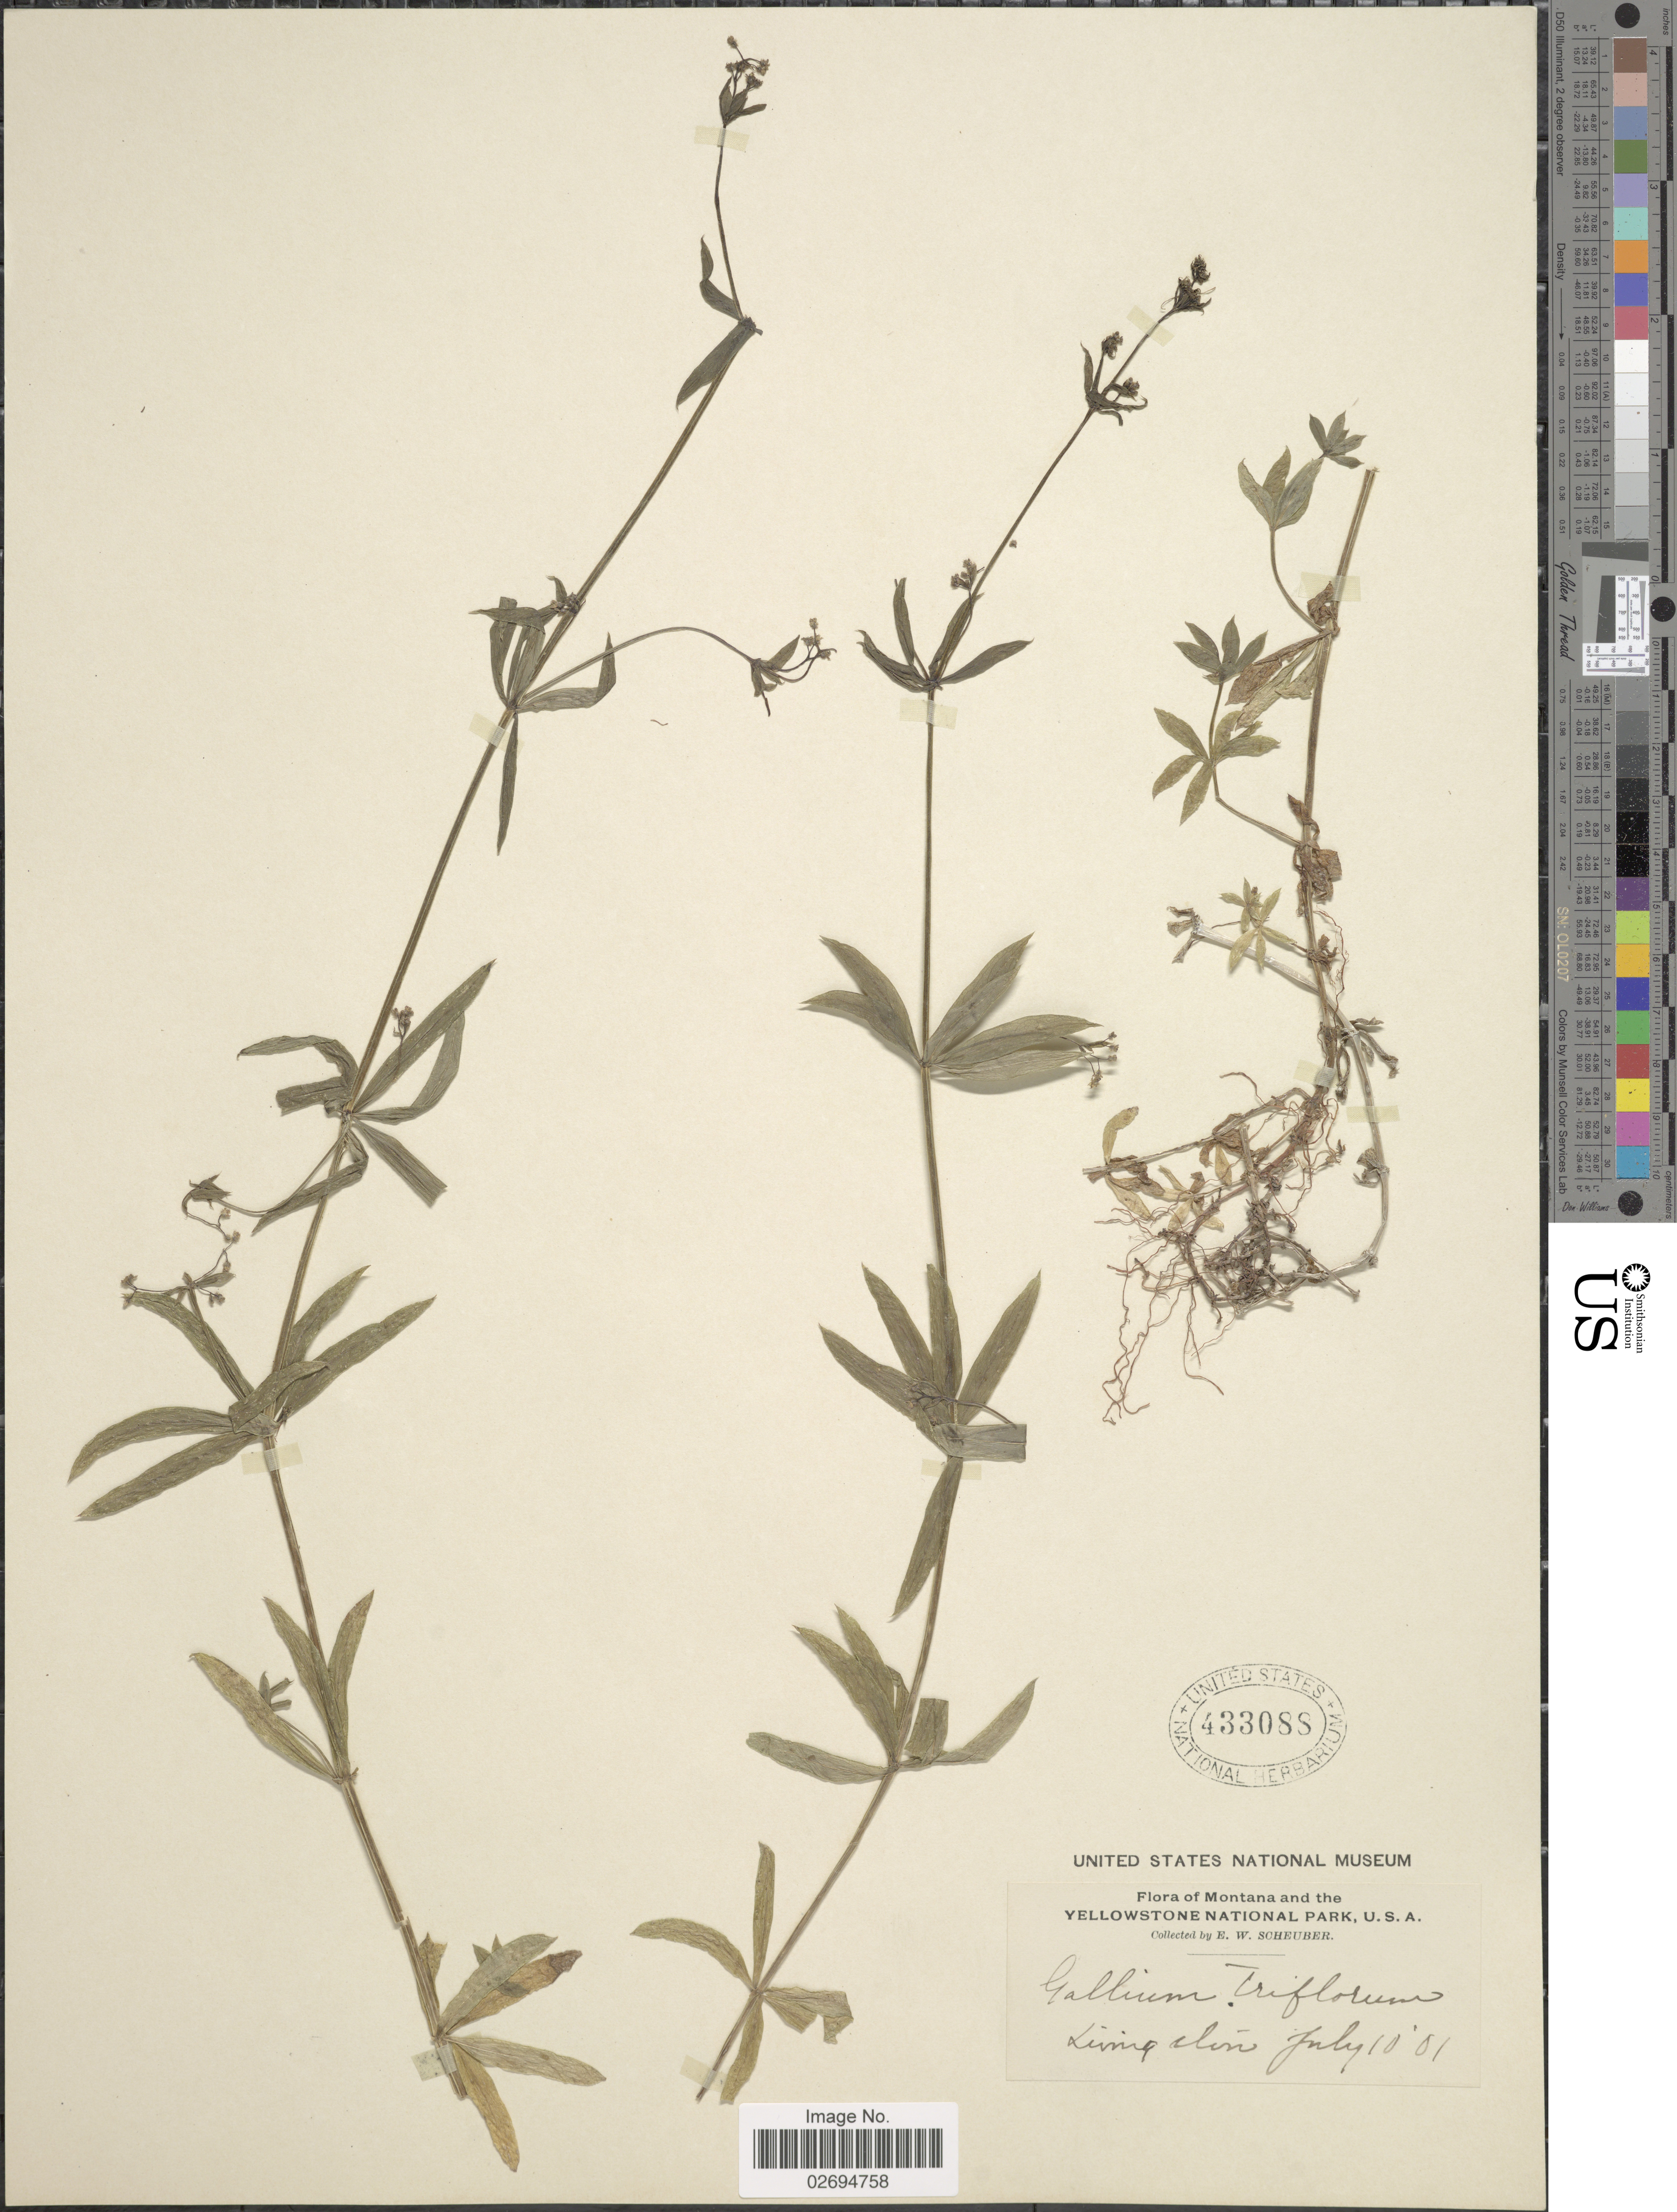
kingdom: Plantae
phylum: Tracheophyta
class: Magnoliopsida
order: Gentianales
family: Rubiaceae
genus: Galium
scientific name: Galium triflorum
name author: Michx.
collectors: E. Scheuber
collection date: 1901-07-10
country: United States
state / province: Montana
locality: Montana and the Yellowstone National Park, Livingston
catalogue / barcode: US 433088